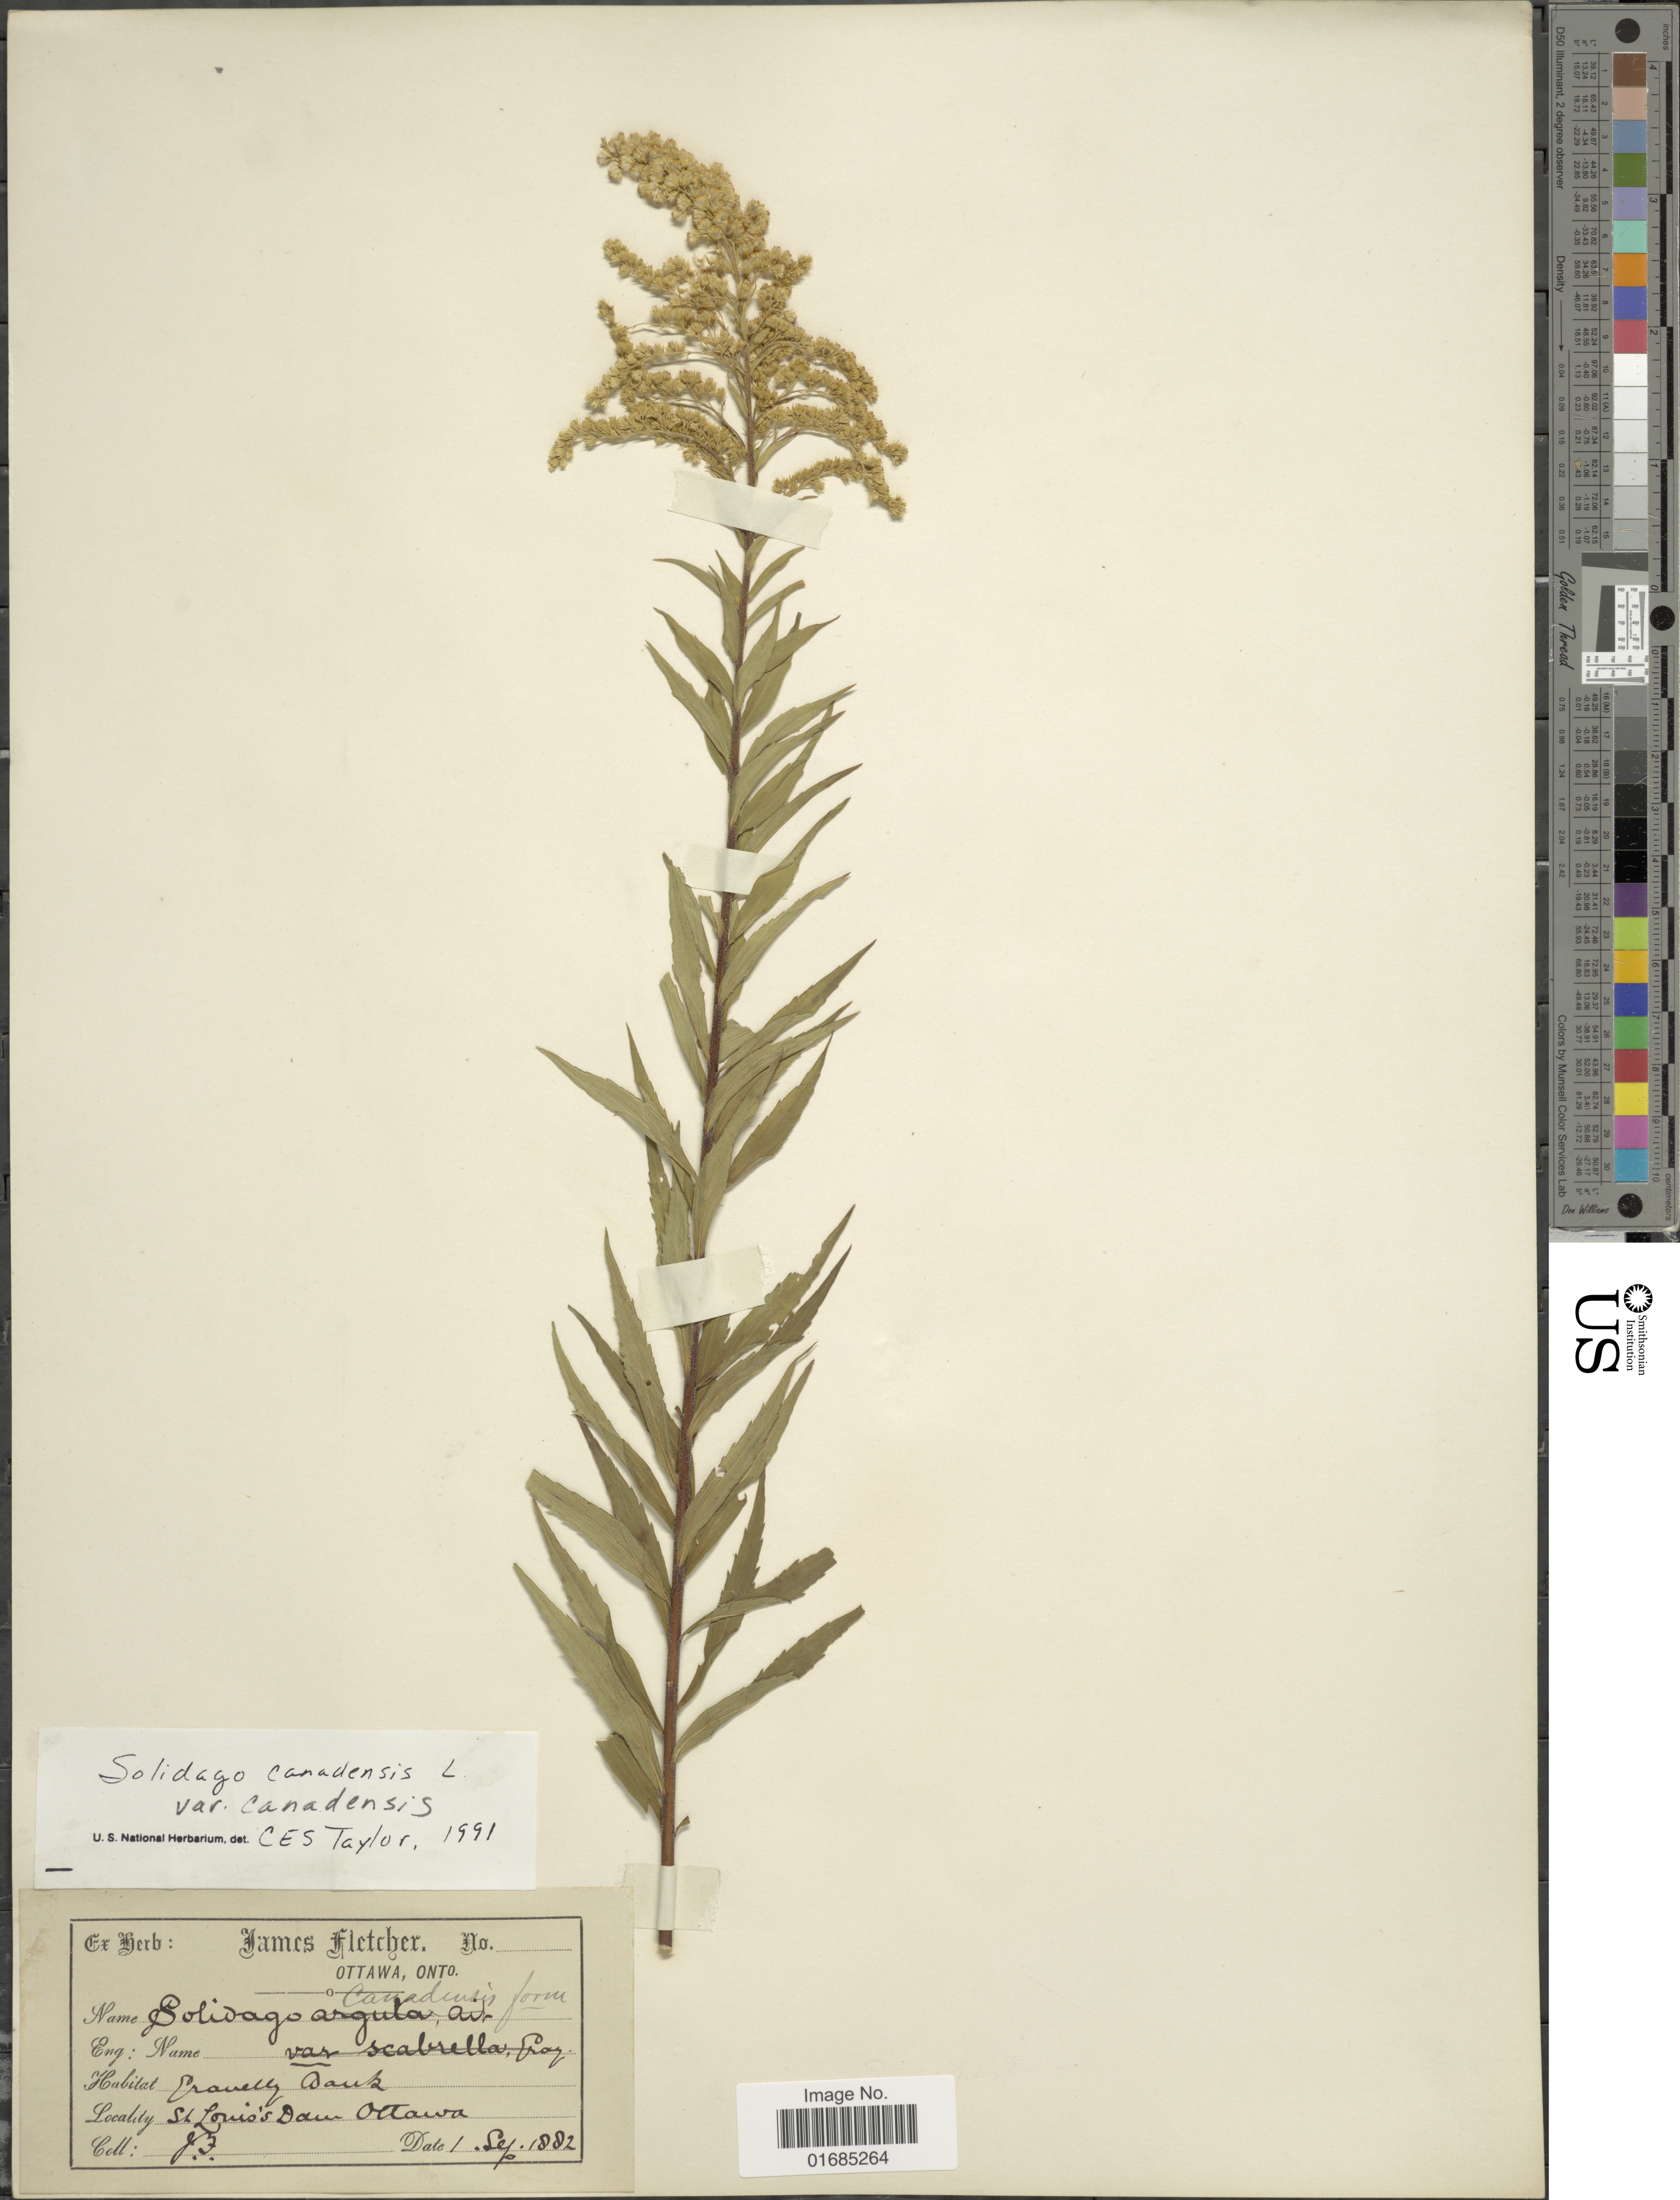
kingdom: Plantae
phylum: Tracheophyta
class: Magnoliopsida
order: Asterales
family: Asteraceae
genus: Solidago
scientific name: Solidago canadensis var. canadensis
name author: L.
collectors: J. Fletcher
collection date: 1882-09-01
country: Canada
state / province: Ontario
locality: Ottawa, gravelly bank, St. Louis's Dam Ottawa